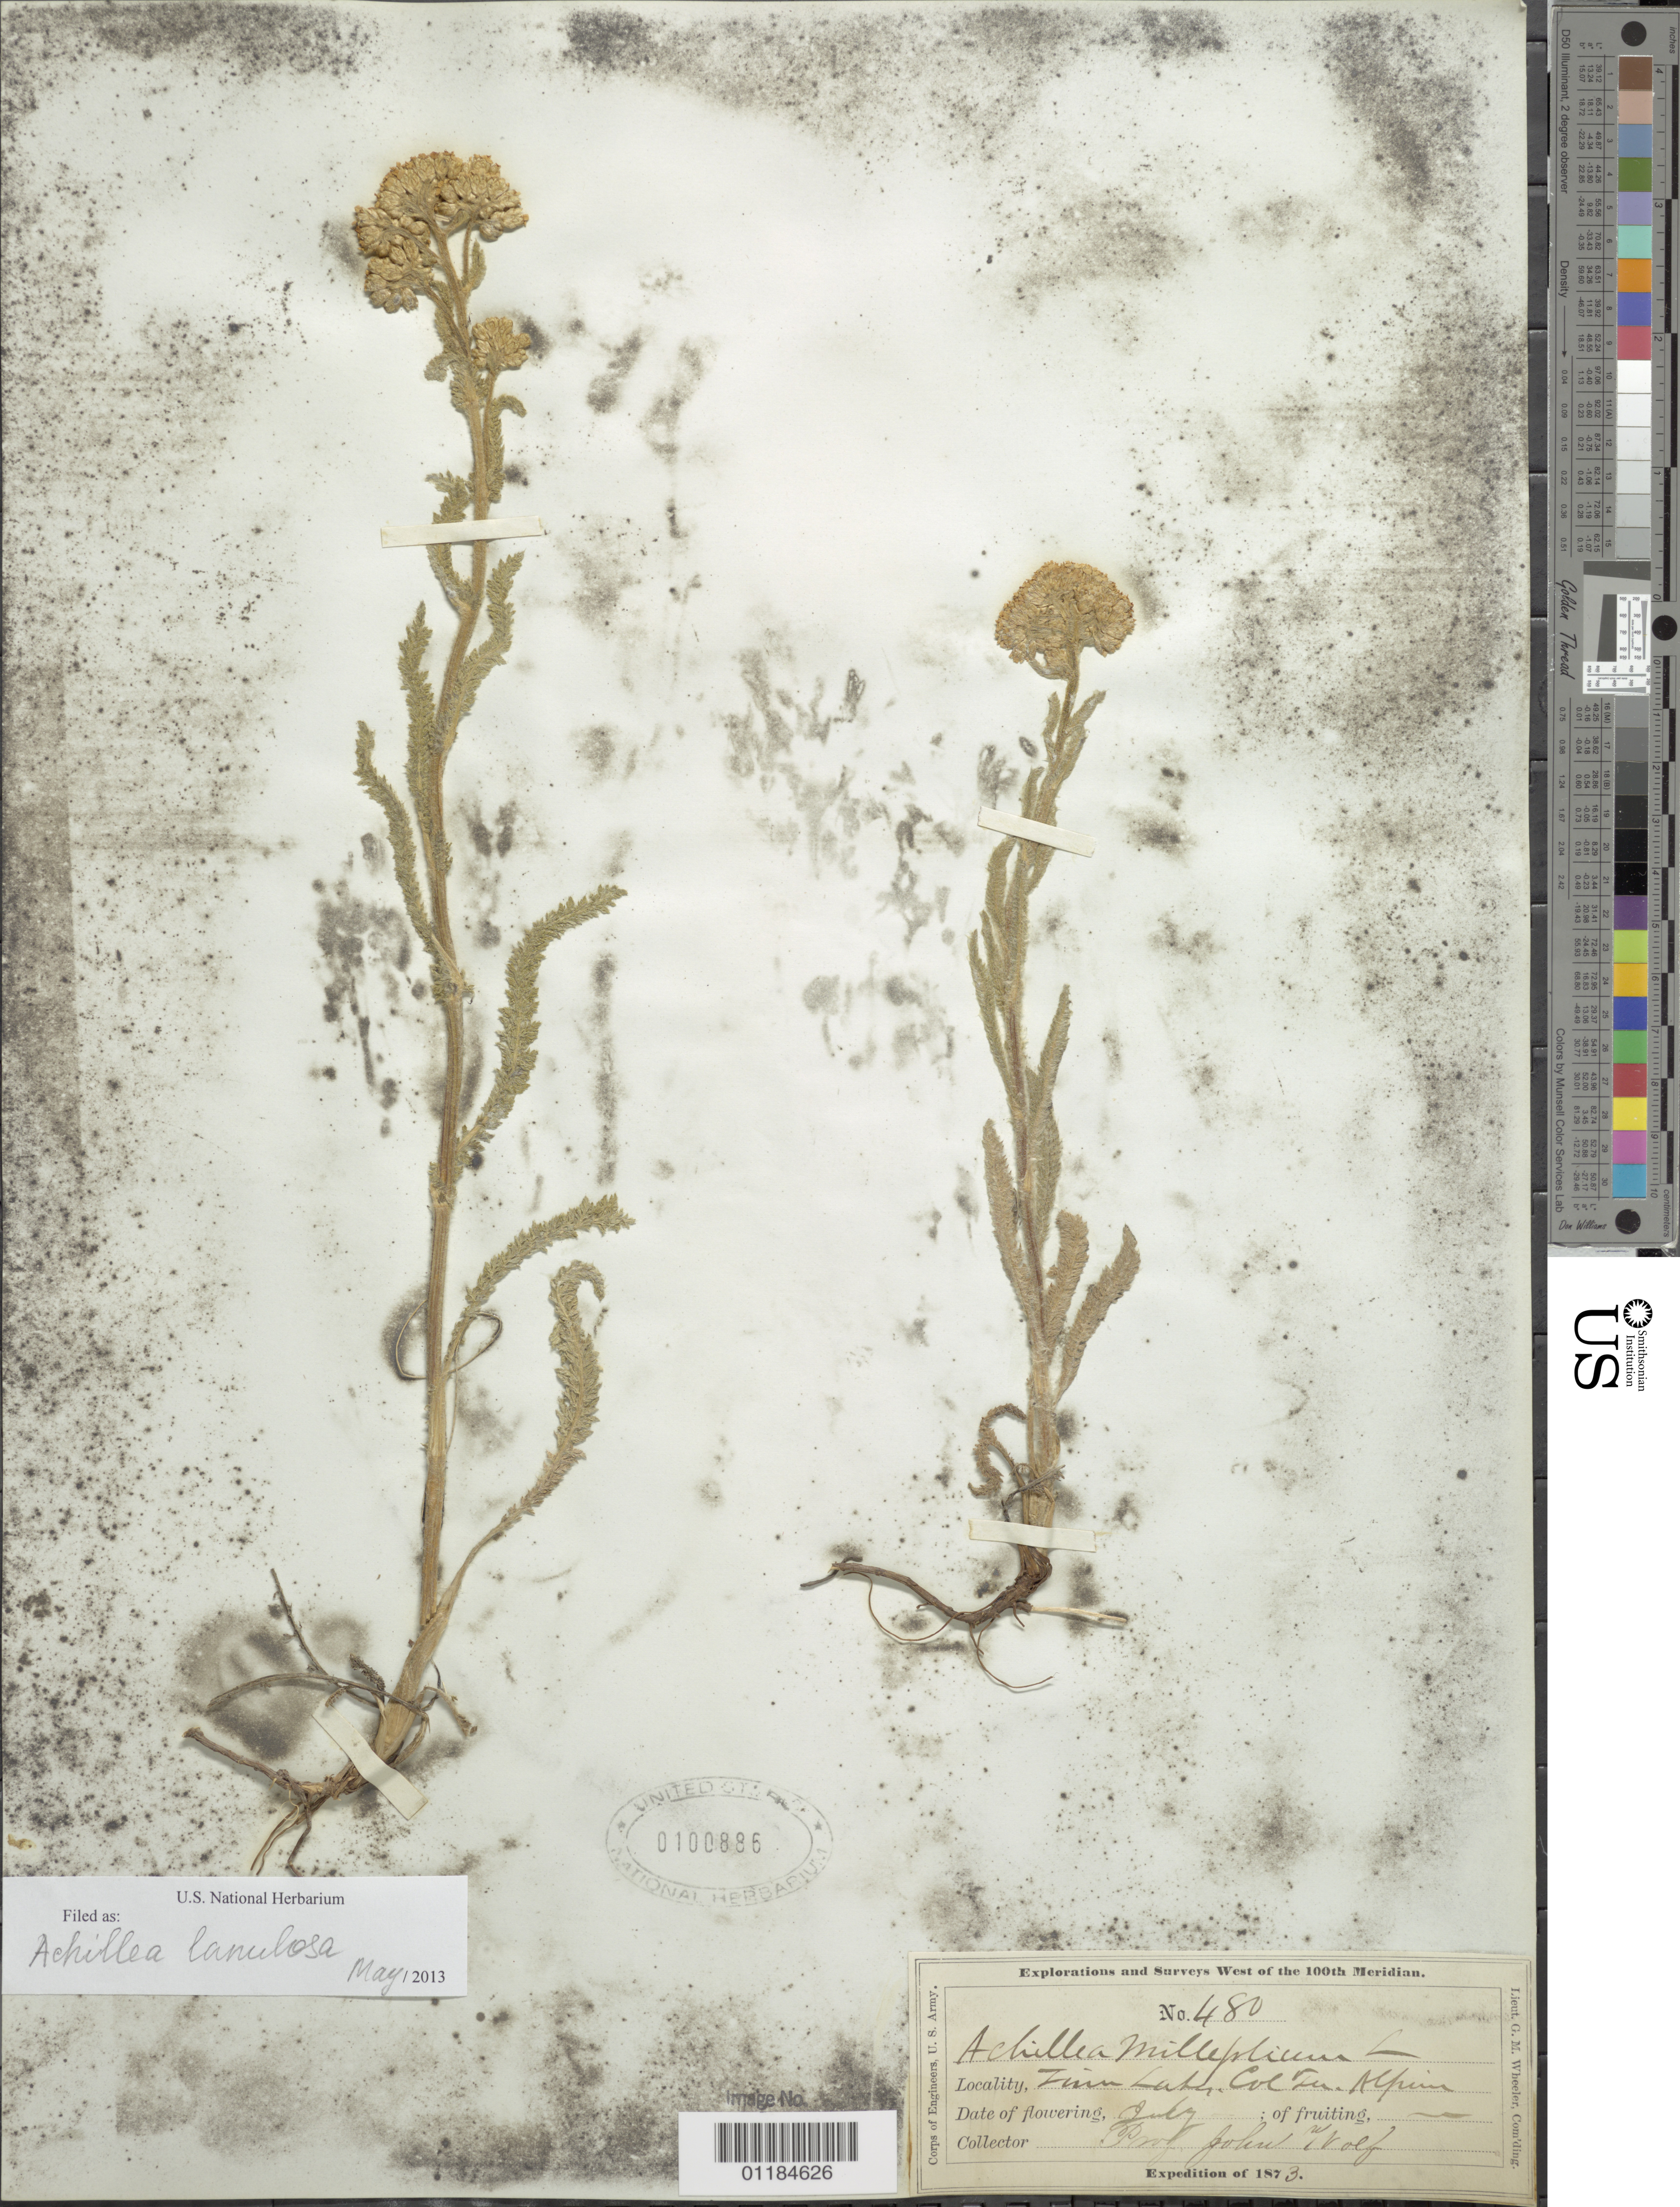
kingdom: Plantae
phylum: Tracheophyta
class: Magnoliopsida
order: Asterales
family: Asteraceae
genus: Achillea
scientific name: Achillea lanulosa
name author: Nutt.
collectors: J. Wolf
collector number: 480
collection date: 1873-07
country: United States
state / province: Colorado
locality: Twin Lakes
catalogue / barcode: US 100886